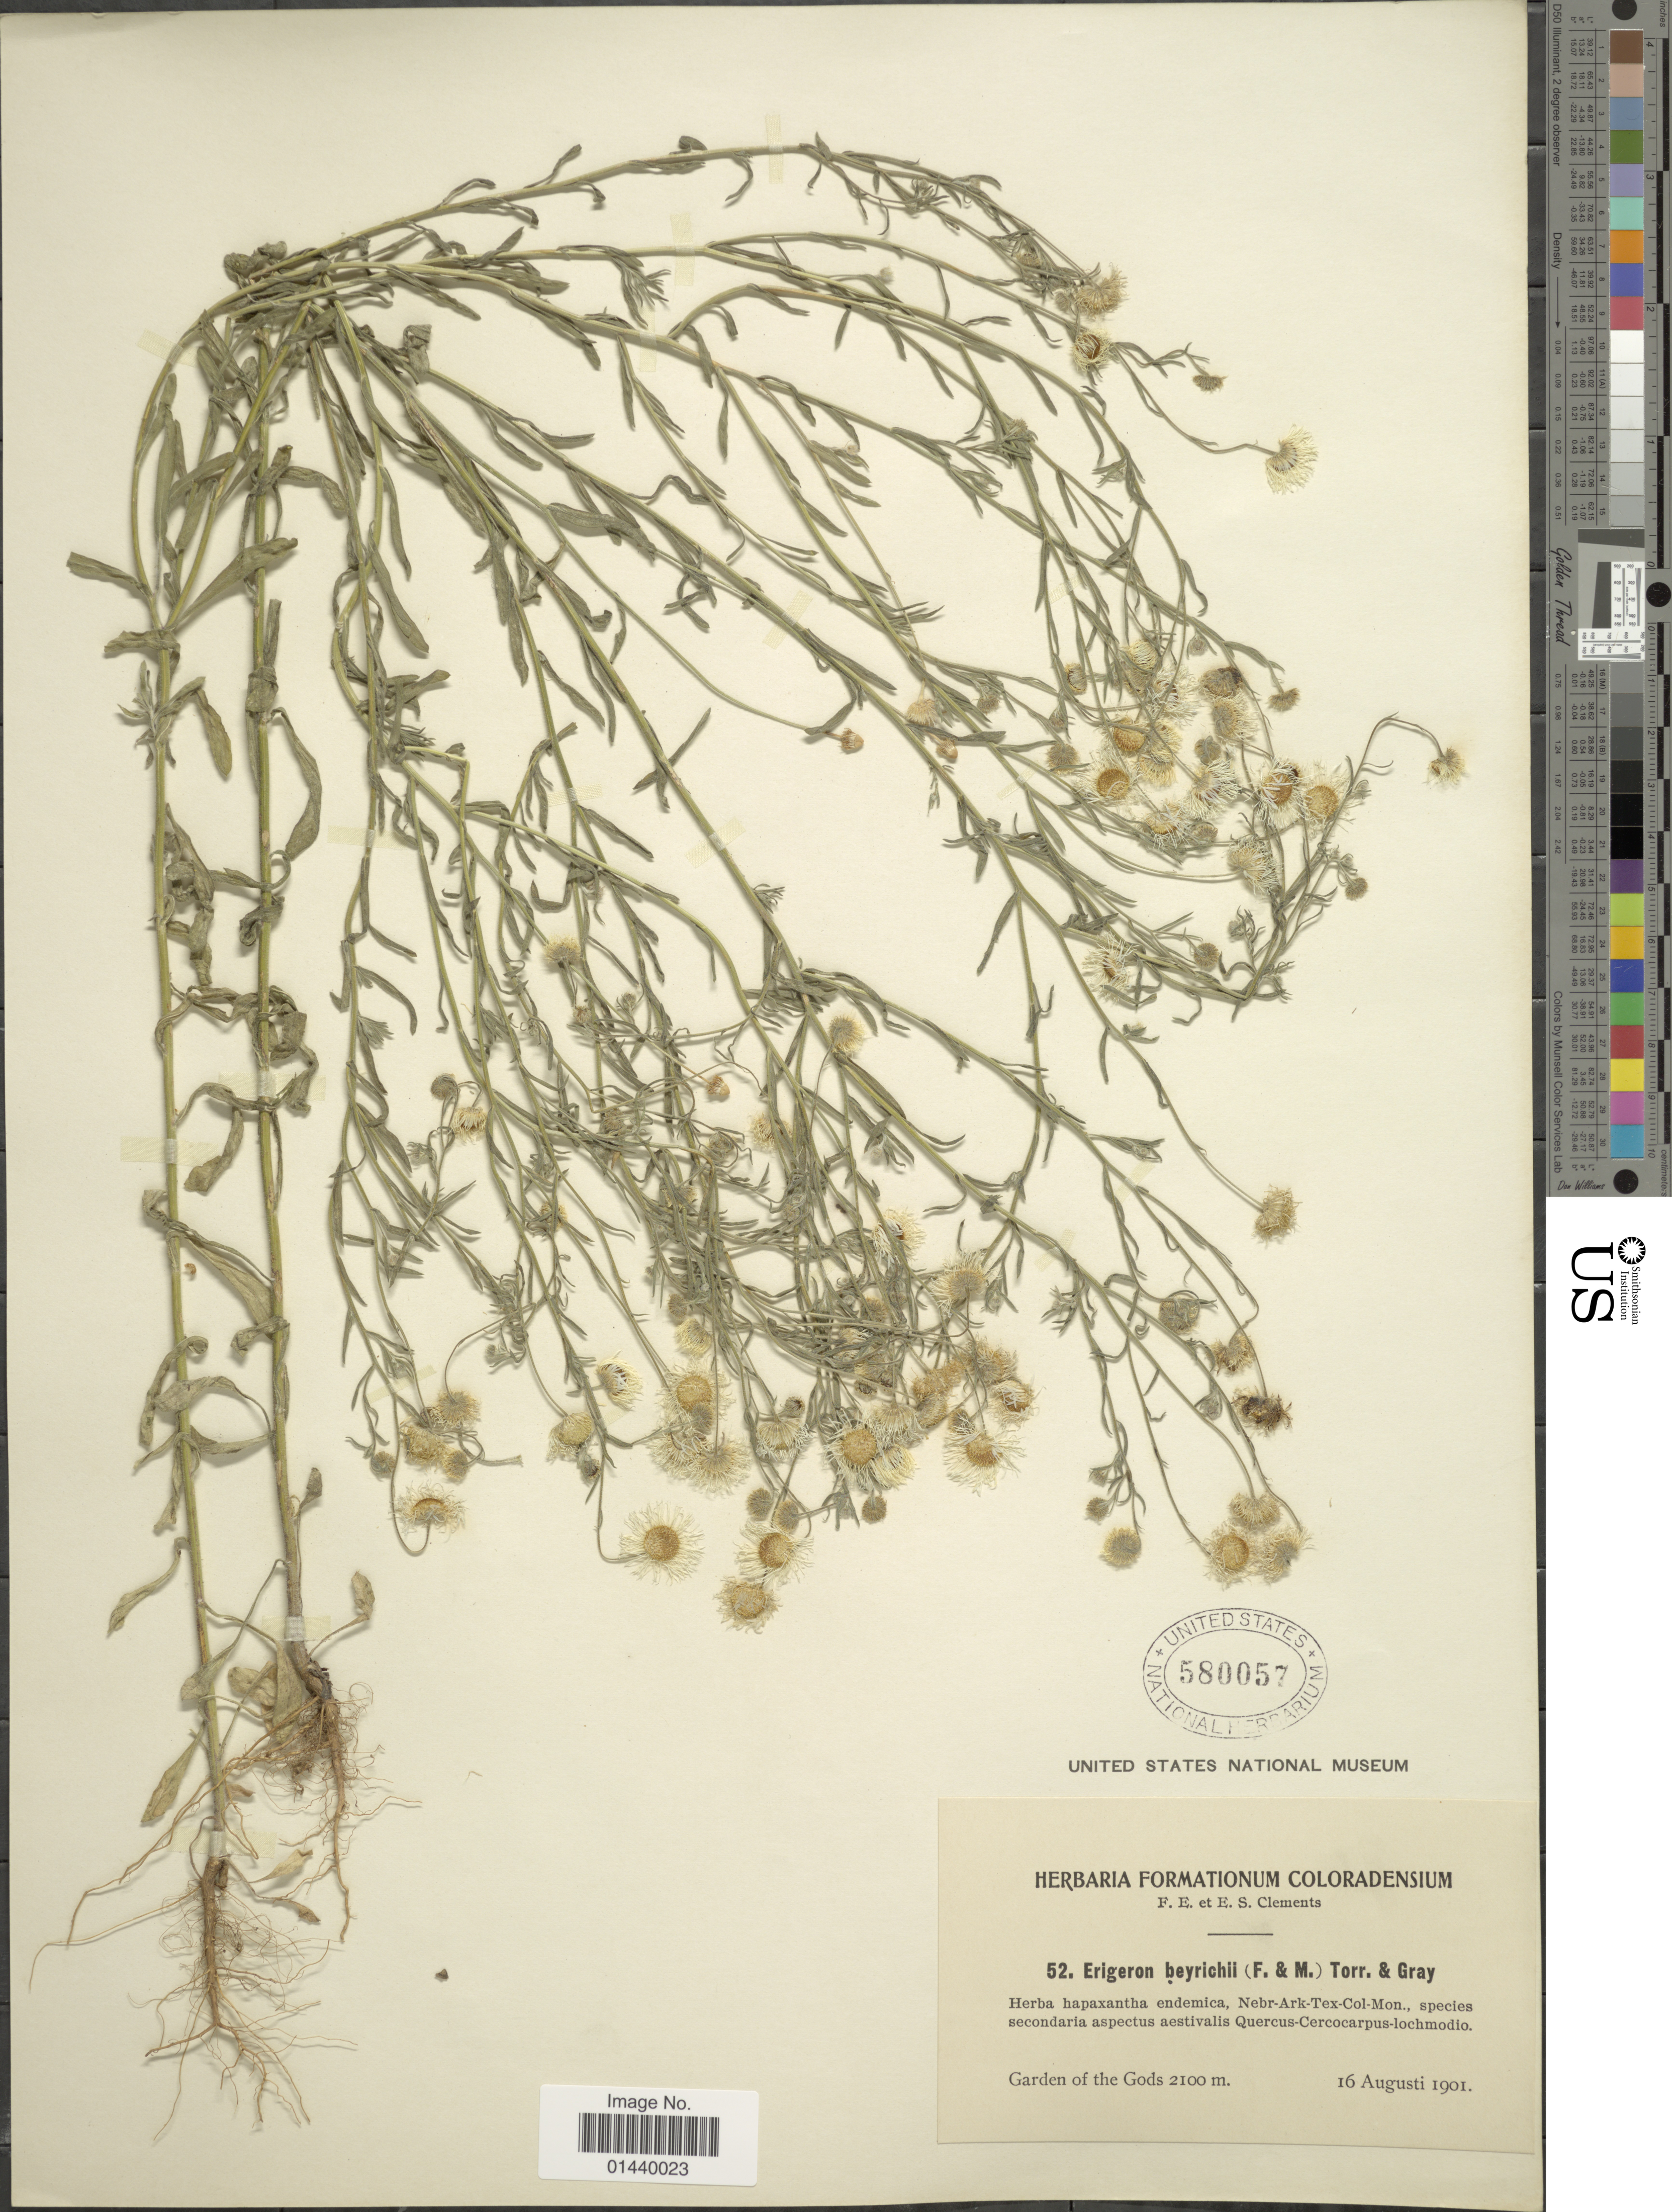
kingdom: Plantae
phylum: Tracheophyta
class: Magnoliopsida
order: Asterales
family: Asteraceae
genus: Erigeron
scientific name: Erigeron strigosus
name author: Muhl. ex Willd.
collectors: F. E. Clements & E. S. Clements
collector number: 52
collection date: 1901-08-16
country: United States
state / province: Colorado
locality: Garden of the Gods.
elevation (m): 2100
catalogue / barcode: US 580057